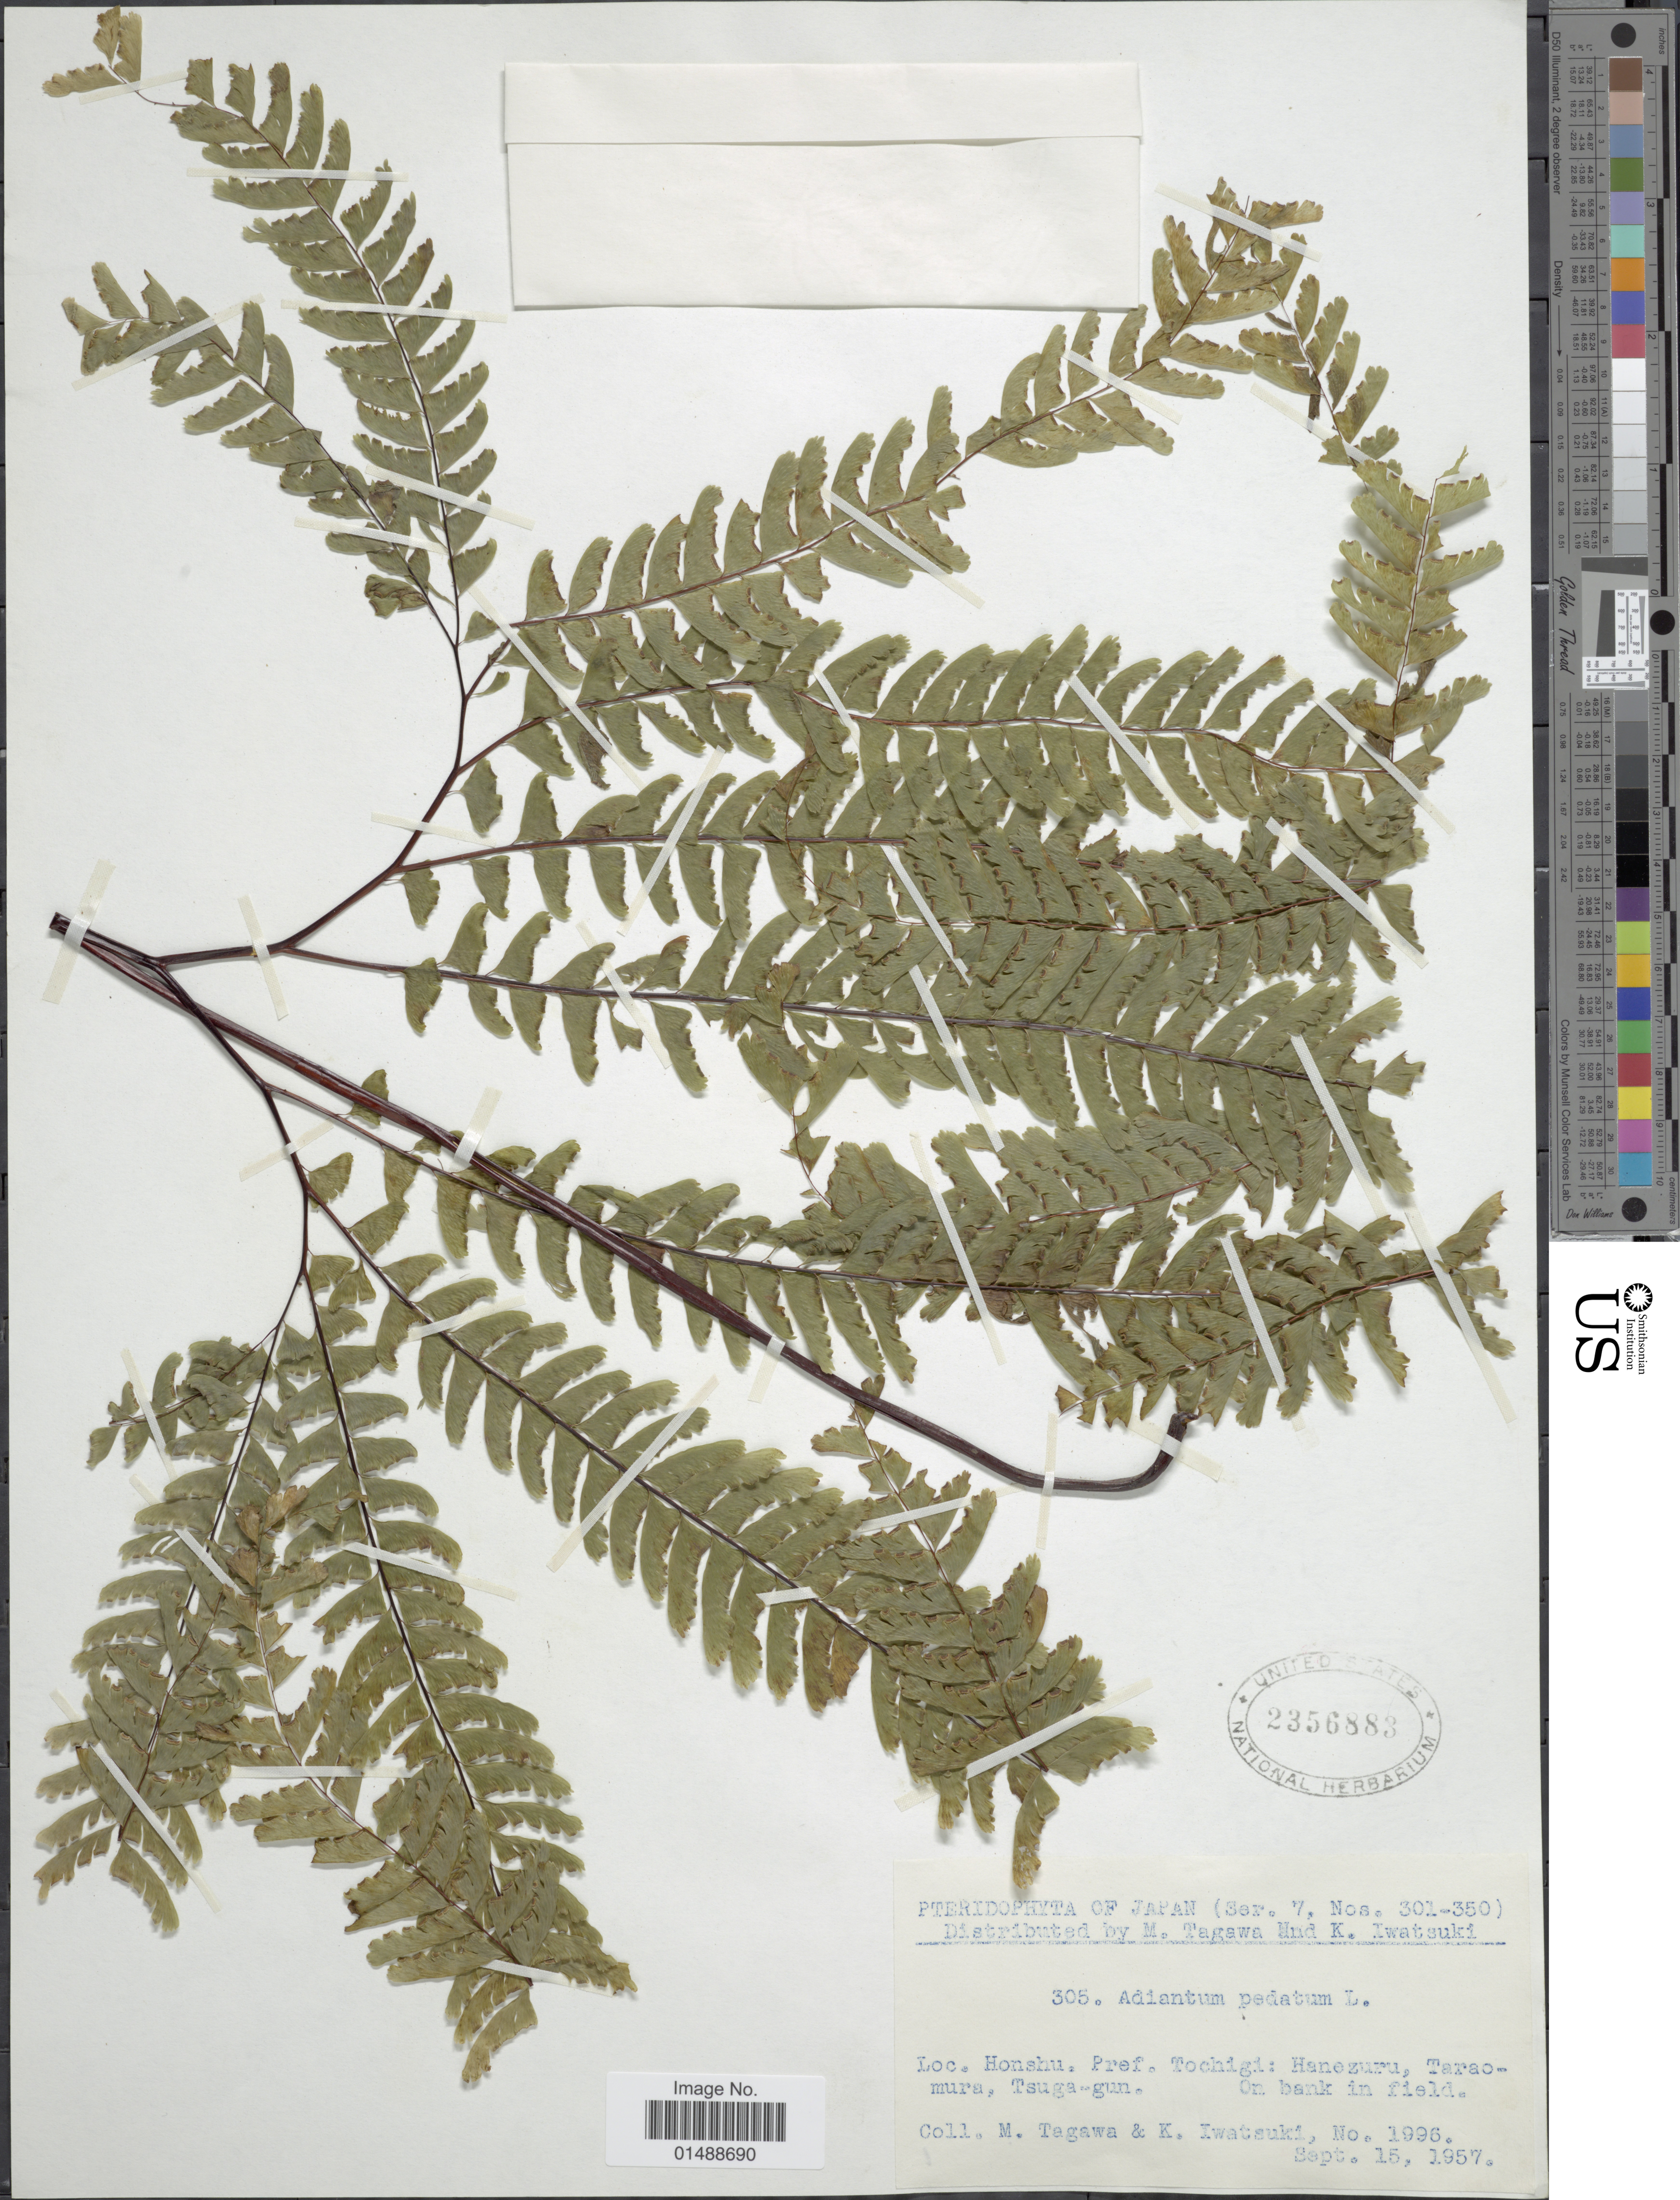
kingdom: Plantae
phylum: Tracheophyta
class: Polypodiopsida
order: Polypodiales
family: Pteridaceae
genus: Adiantum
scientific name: Adiantum pedatum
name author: L.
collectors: M. Tagawa & K. Iwatsuki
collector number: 1996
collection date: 1957-09-15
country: Japan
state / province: Totigi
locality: Japan, Honshu. Pref. Tochigi: Hanezuru, Taraomura, Tsuga-gun.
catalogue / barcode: US 2356888